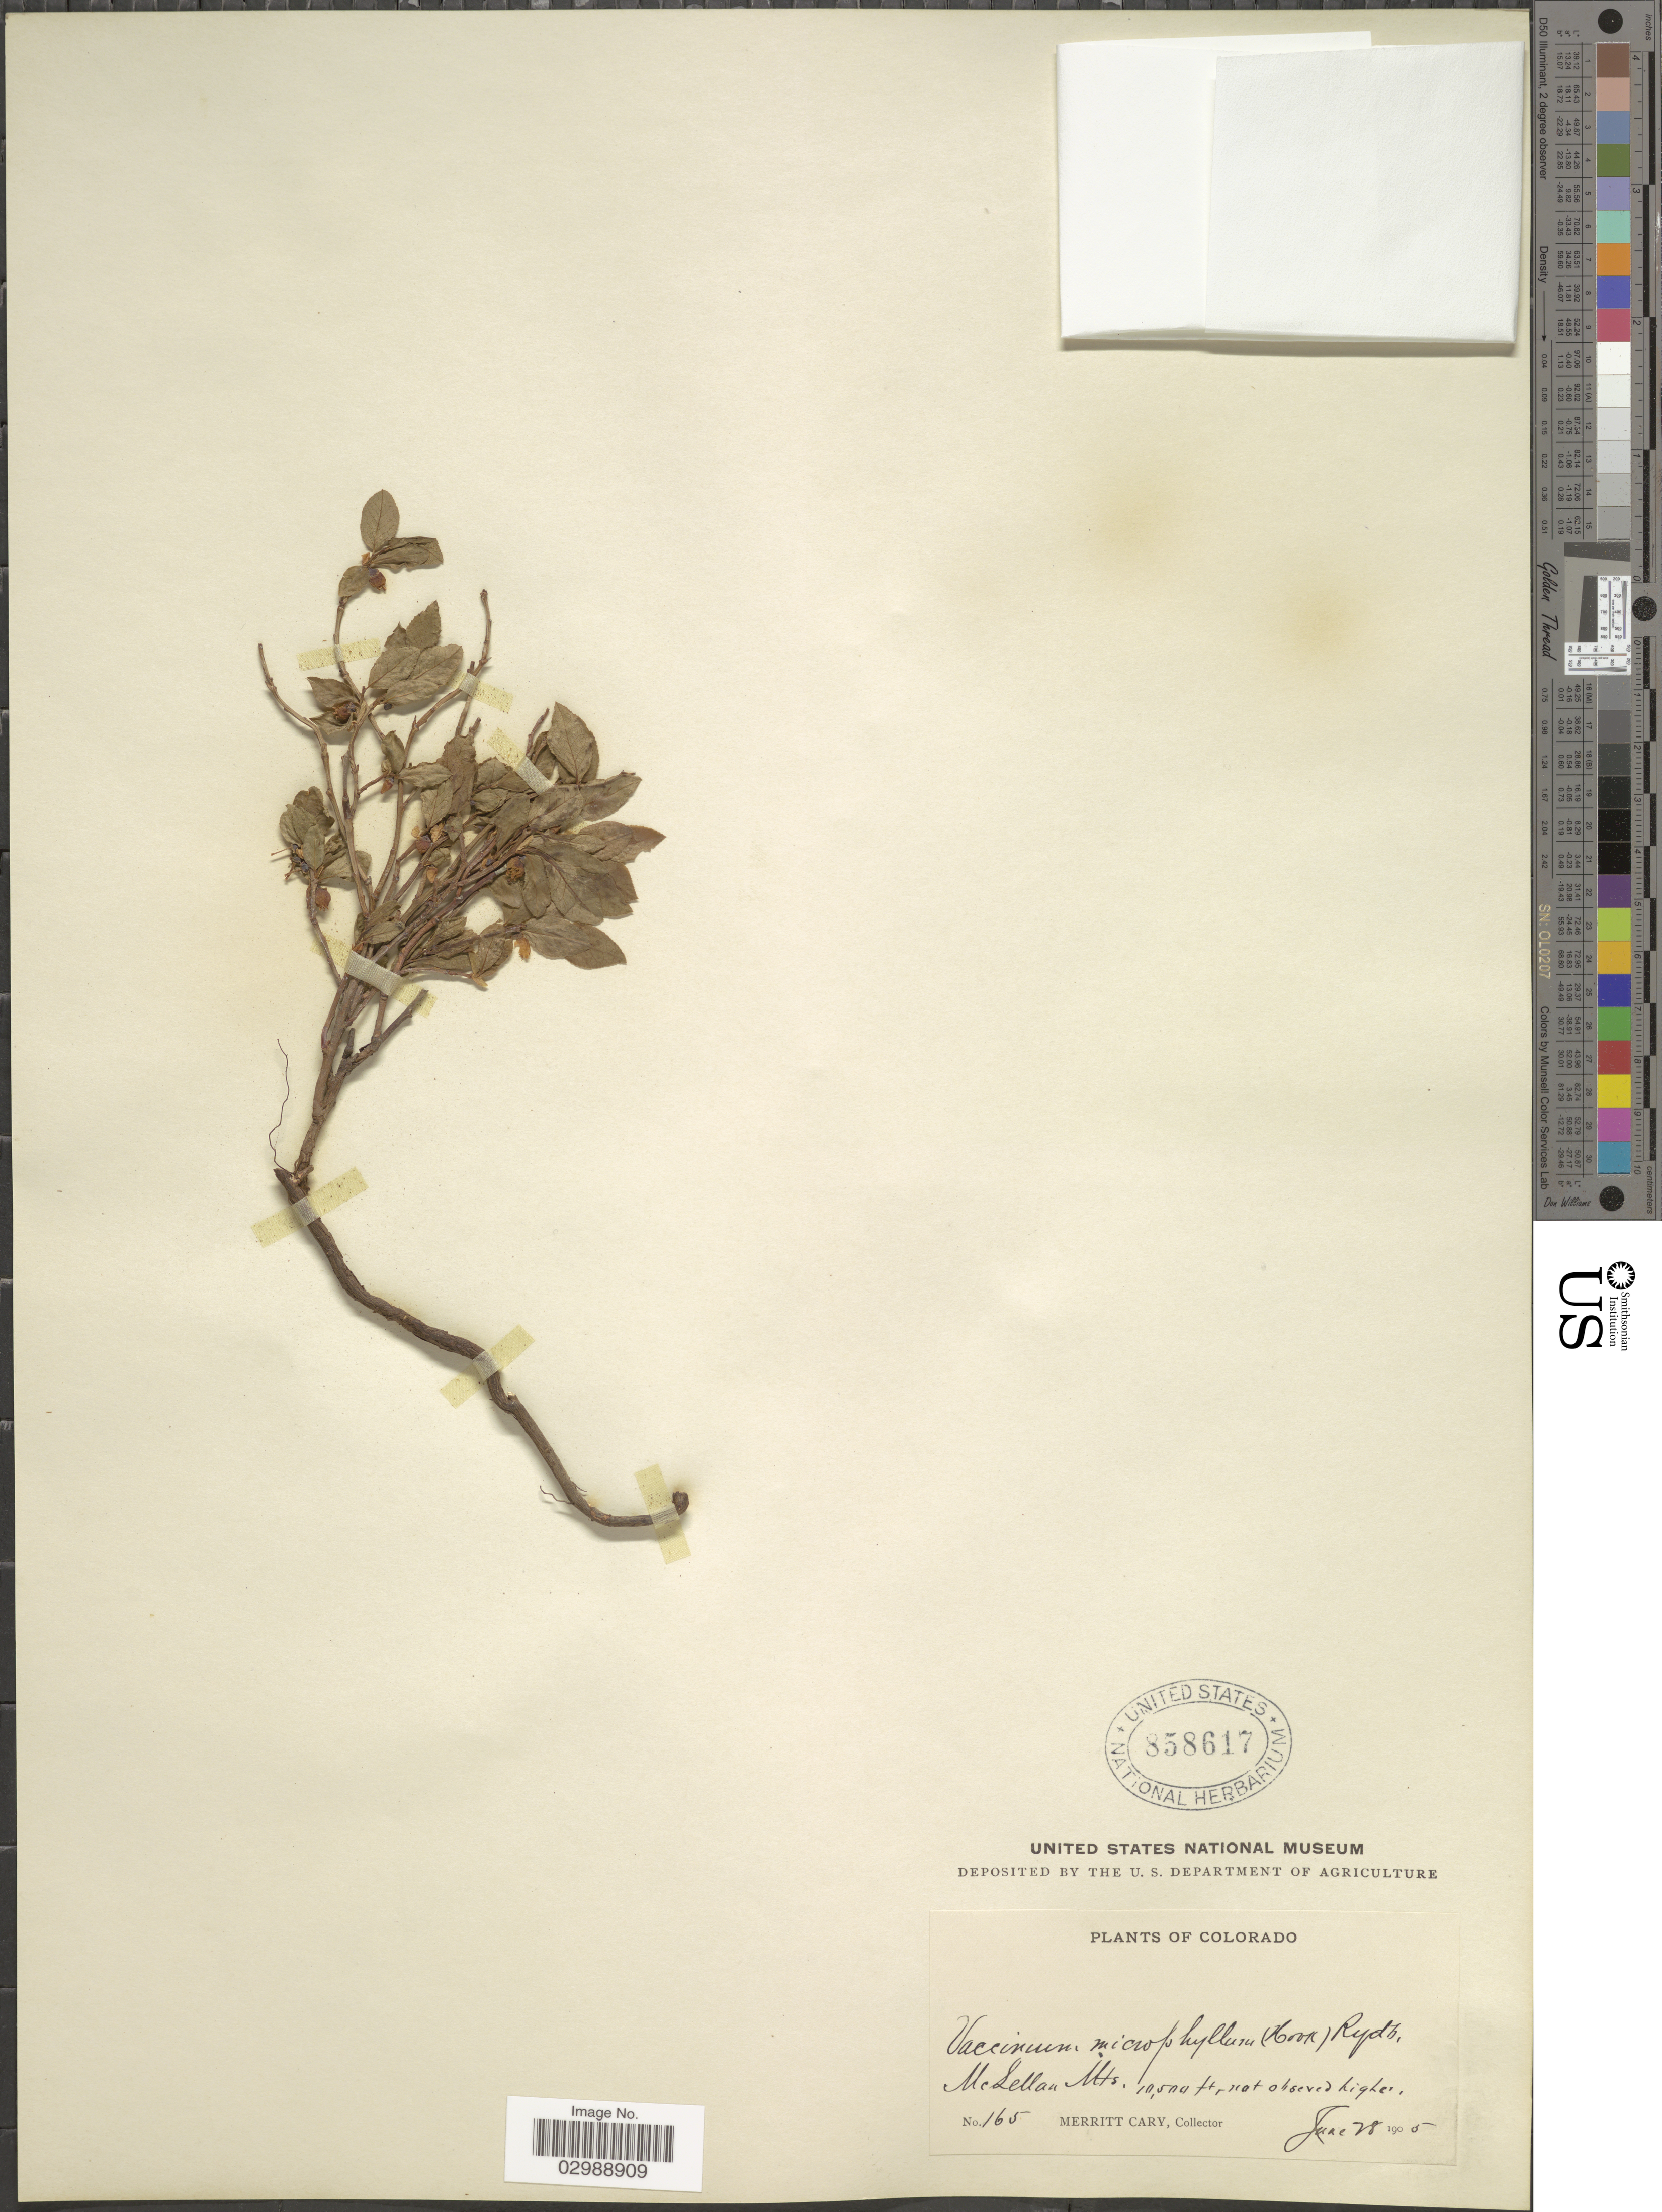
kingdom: Plantae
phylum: Tracheophyta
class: Magnoliopsida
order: Ericales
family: Ericaceae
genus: Vaccinium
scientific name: Vaccinium oreophilum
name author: Rydb.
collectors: M. Cary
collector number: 165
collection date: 1905-06-28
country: United States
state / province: Colorado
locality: McLellan Mts.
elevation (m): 3200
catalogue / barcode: US 858617